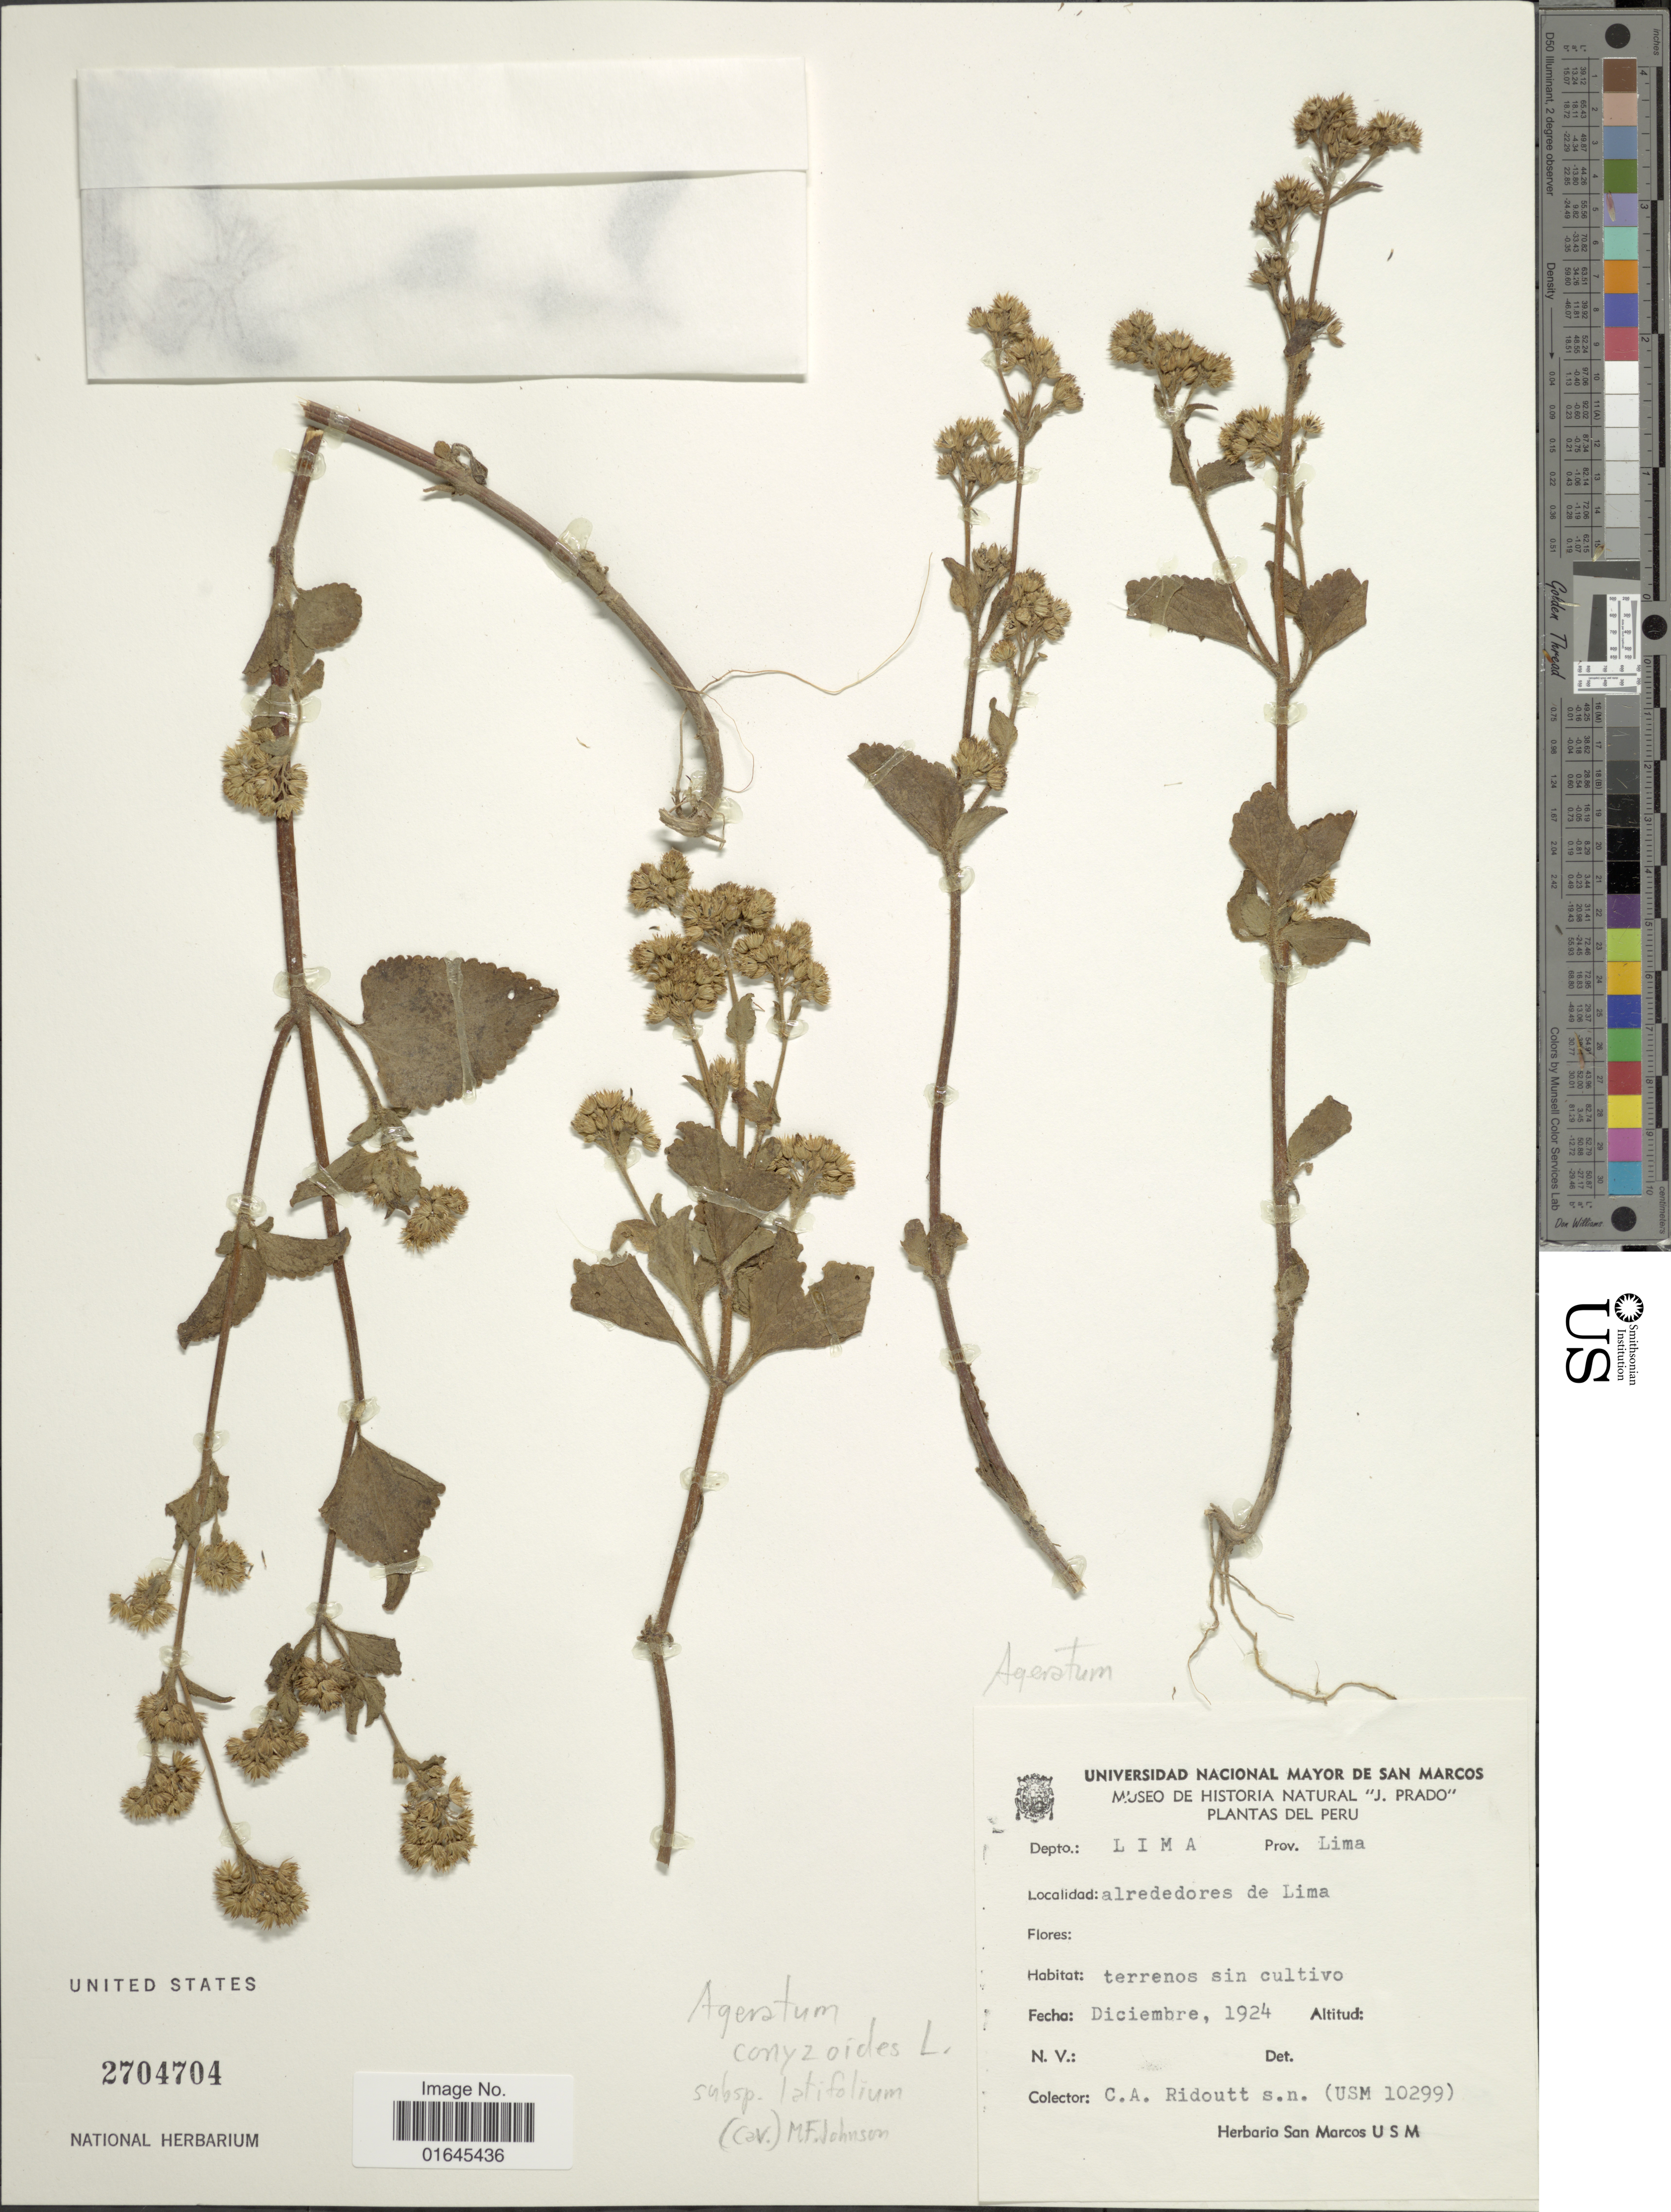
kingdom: Plantae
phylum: Tracheophyta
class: Magnoliopsida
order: Asterales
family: Asteraceae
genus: Ageratum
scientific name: Ageratum conyzoides subsp. latifolium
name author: (Cav.) M.F. Johnson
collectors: C. Ridoutt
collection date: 1954-12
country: Peru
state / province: Lima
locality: Depto: Lima, alrededores de Lima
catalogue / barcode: US 2704704